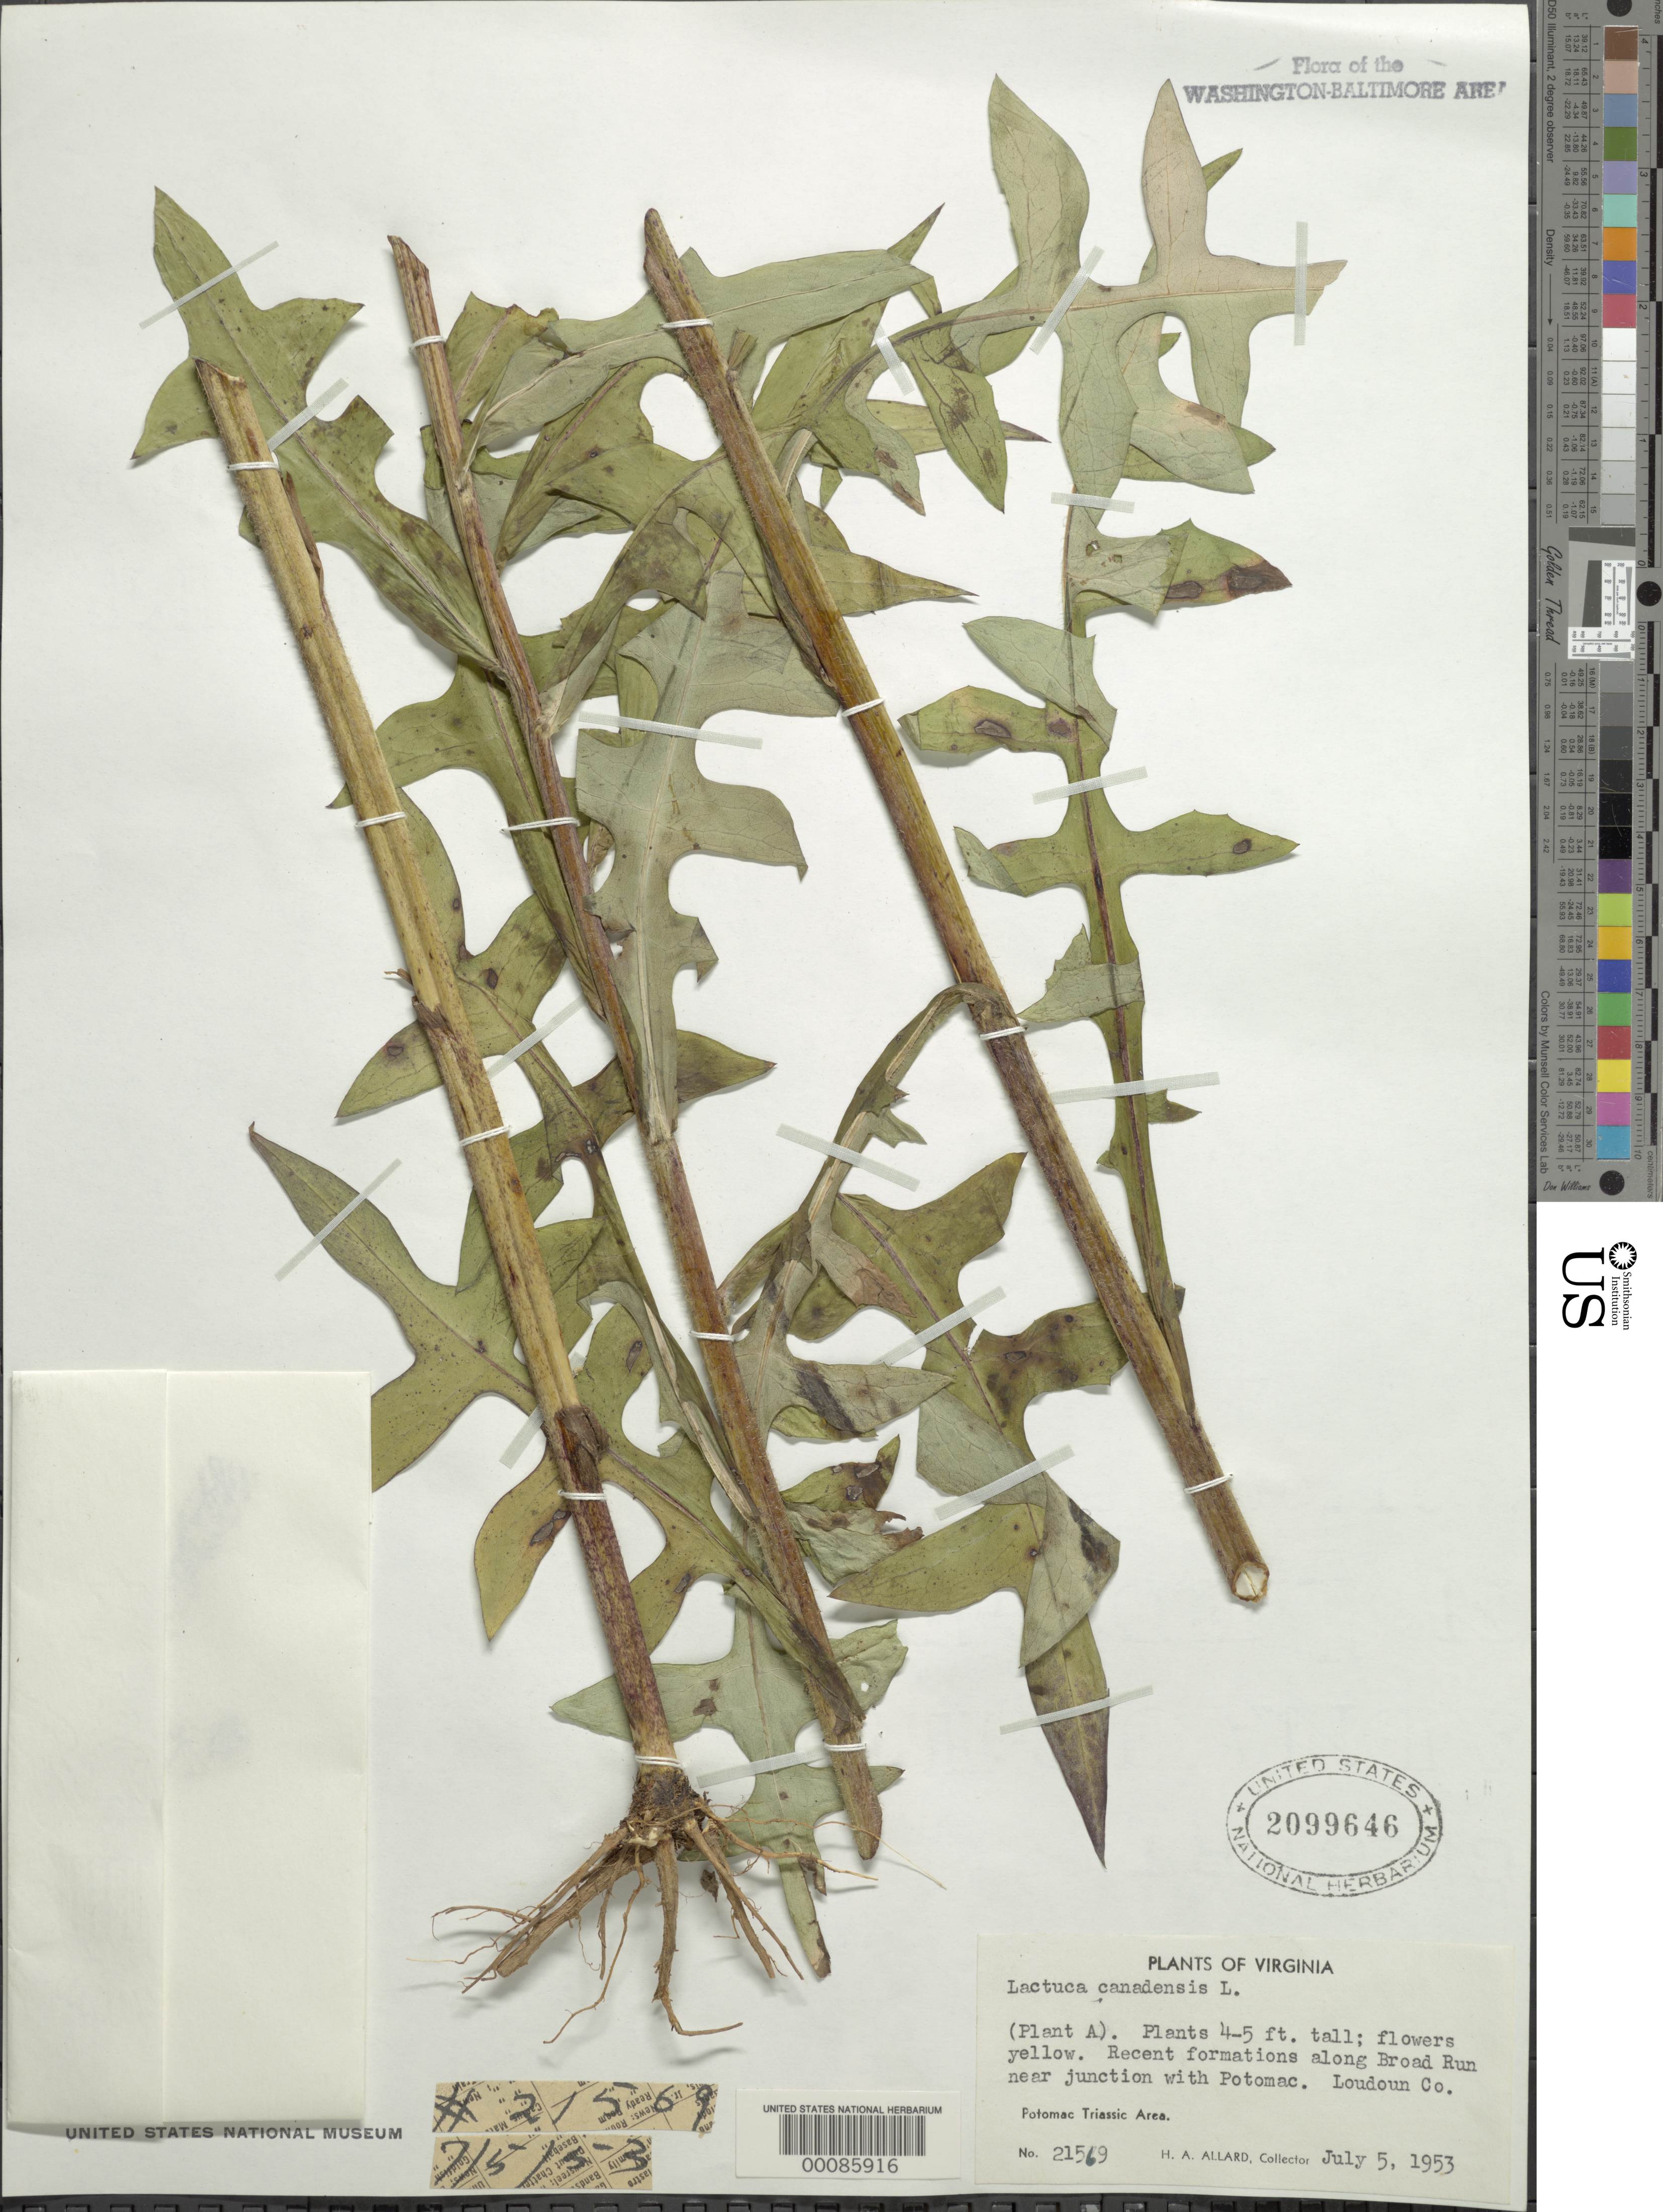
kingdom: Plantae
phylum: Tracheophyta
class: Magnoliopsida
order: Asterales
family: Asteraceae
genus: Lactuca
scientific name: Lactuca canadensis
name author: L.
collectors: H. A. Allard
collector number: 21569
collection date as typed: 05 Jul 1953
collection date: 1953-07-05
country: United States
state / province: Virginia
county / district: Loudoun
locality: Broad Run near junction with Potomac C. & O. Canal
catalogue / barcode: US 2099646